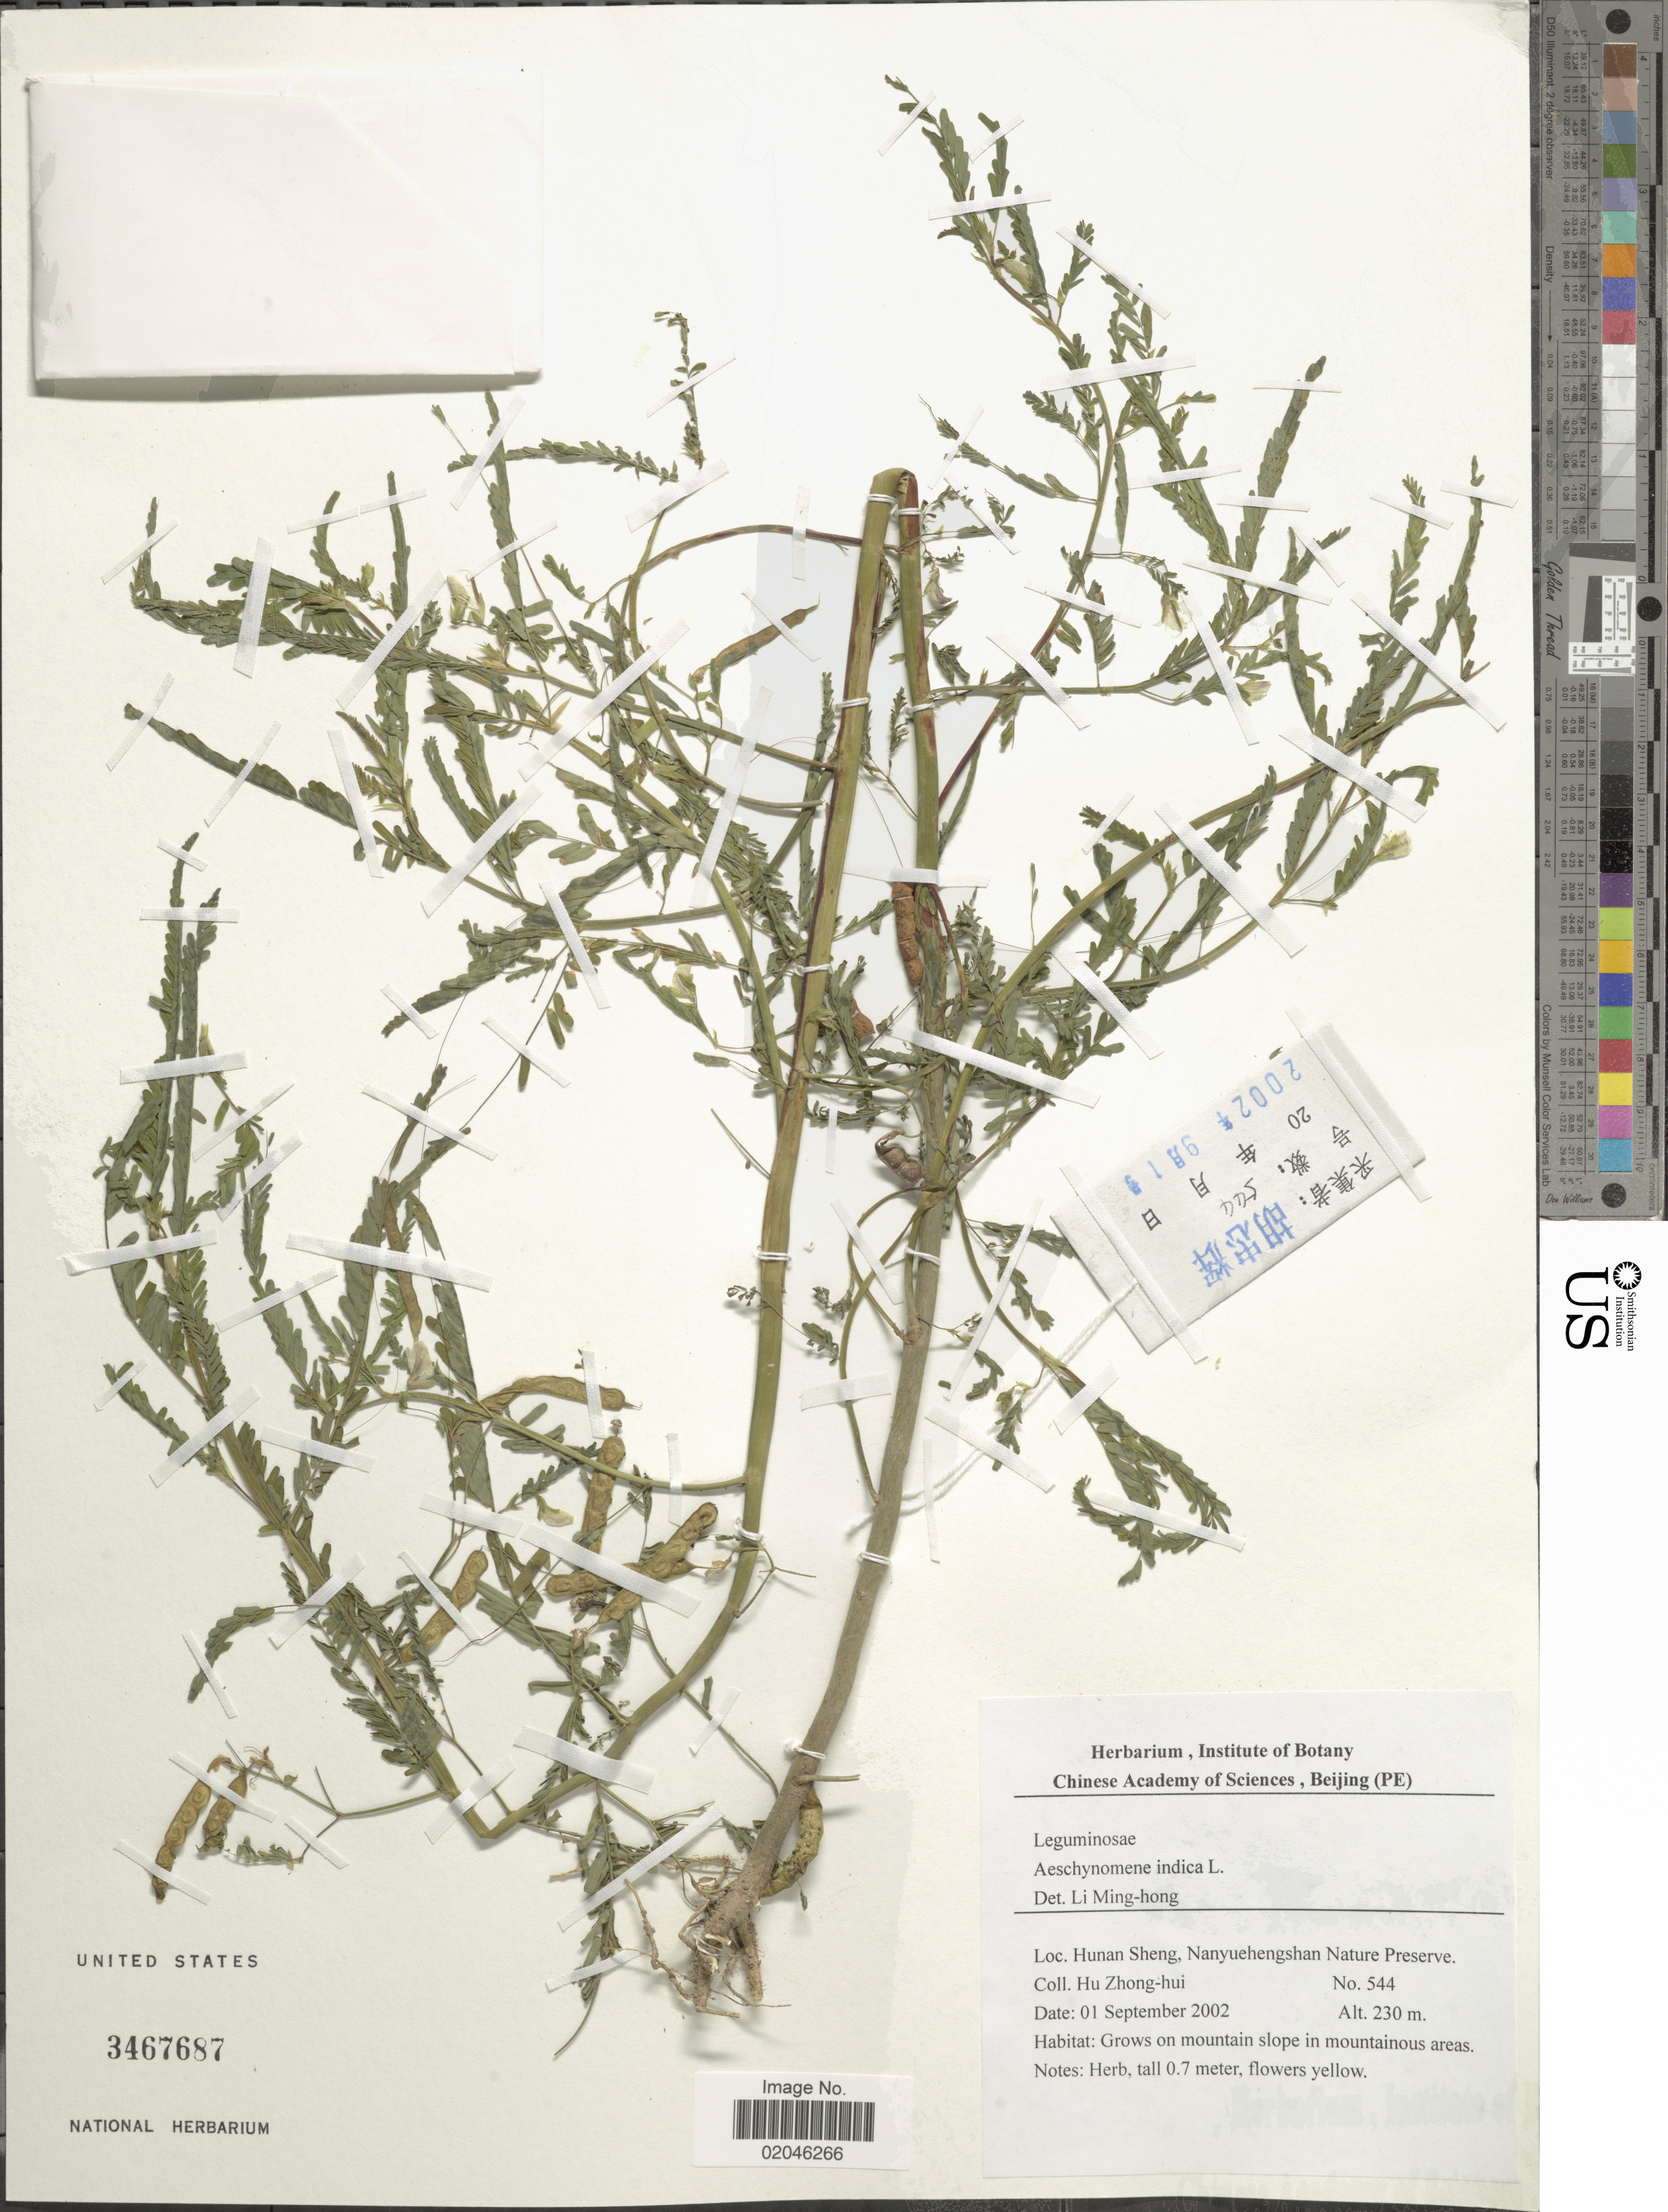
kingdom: Plantae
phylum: Tracheophyta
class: Magnoliopsida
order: Fabales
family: Fabaceae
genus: Aeschynomene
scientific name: Aeschynomene indica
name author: L.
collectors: Z. H. Hu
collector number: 544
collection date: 2002-09-01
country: China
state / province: Hunan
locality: Hunan Sheng, Nanyuehengshan Nature Preserve, on mountain slope in mountainous areas.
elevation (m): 230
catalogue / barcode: US 3467687